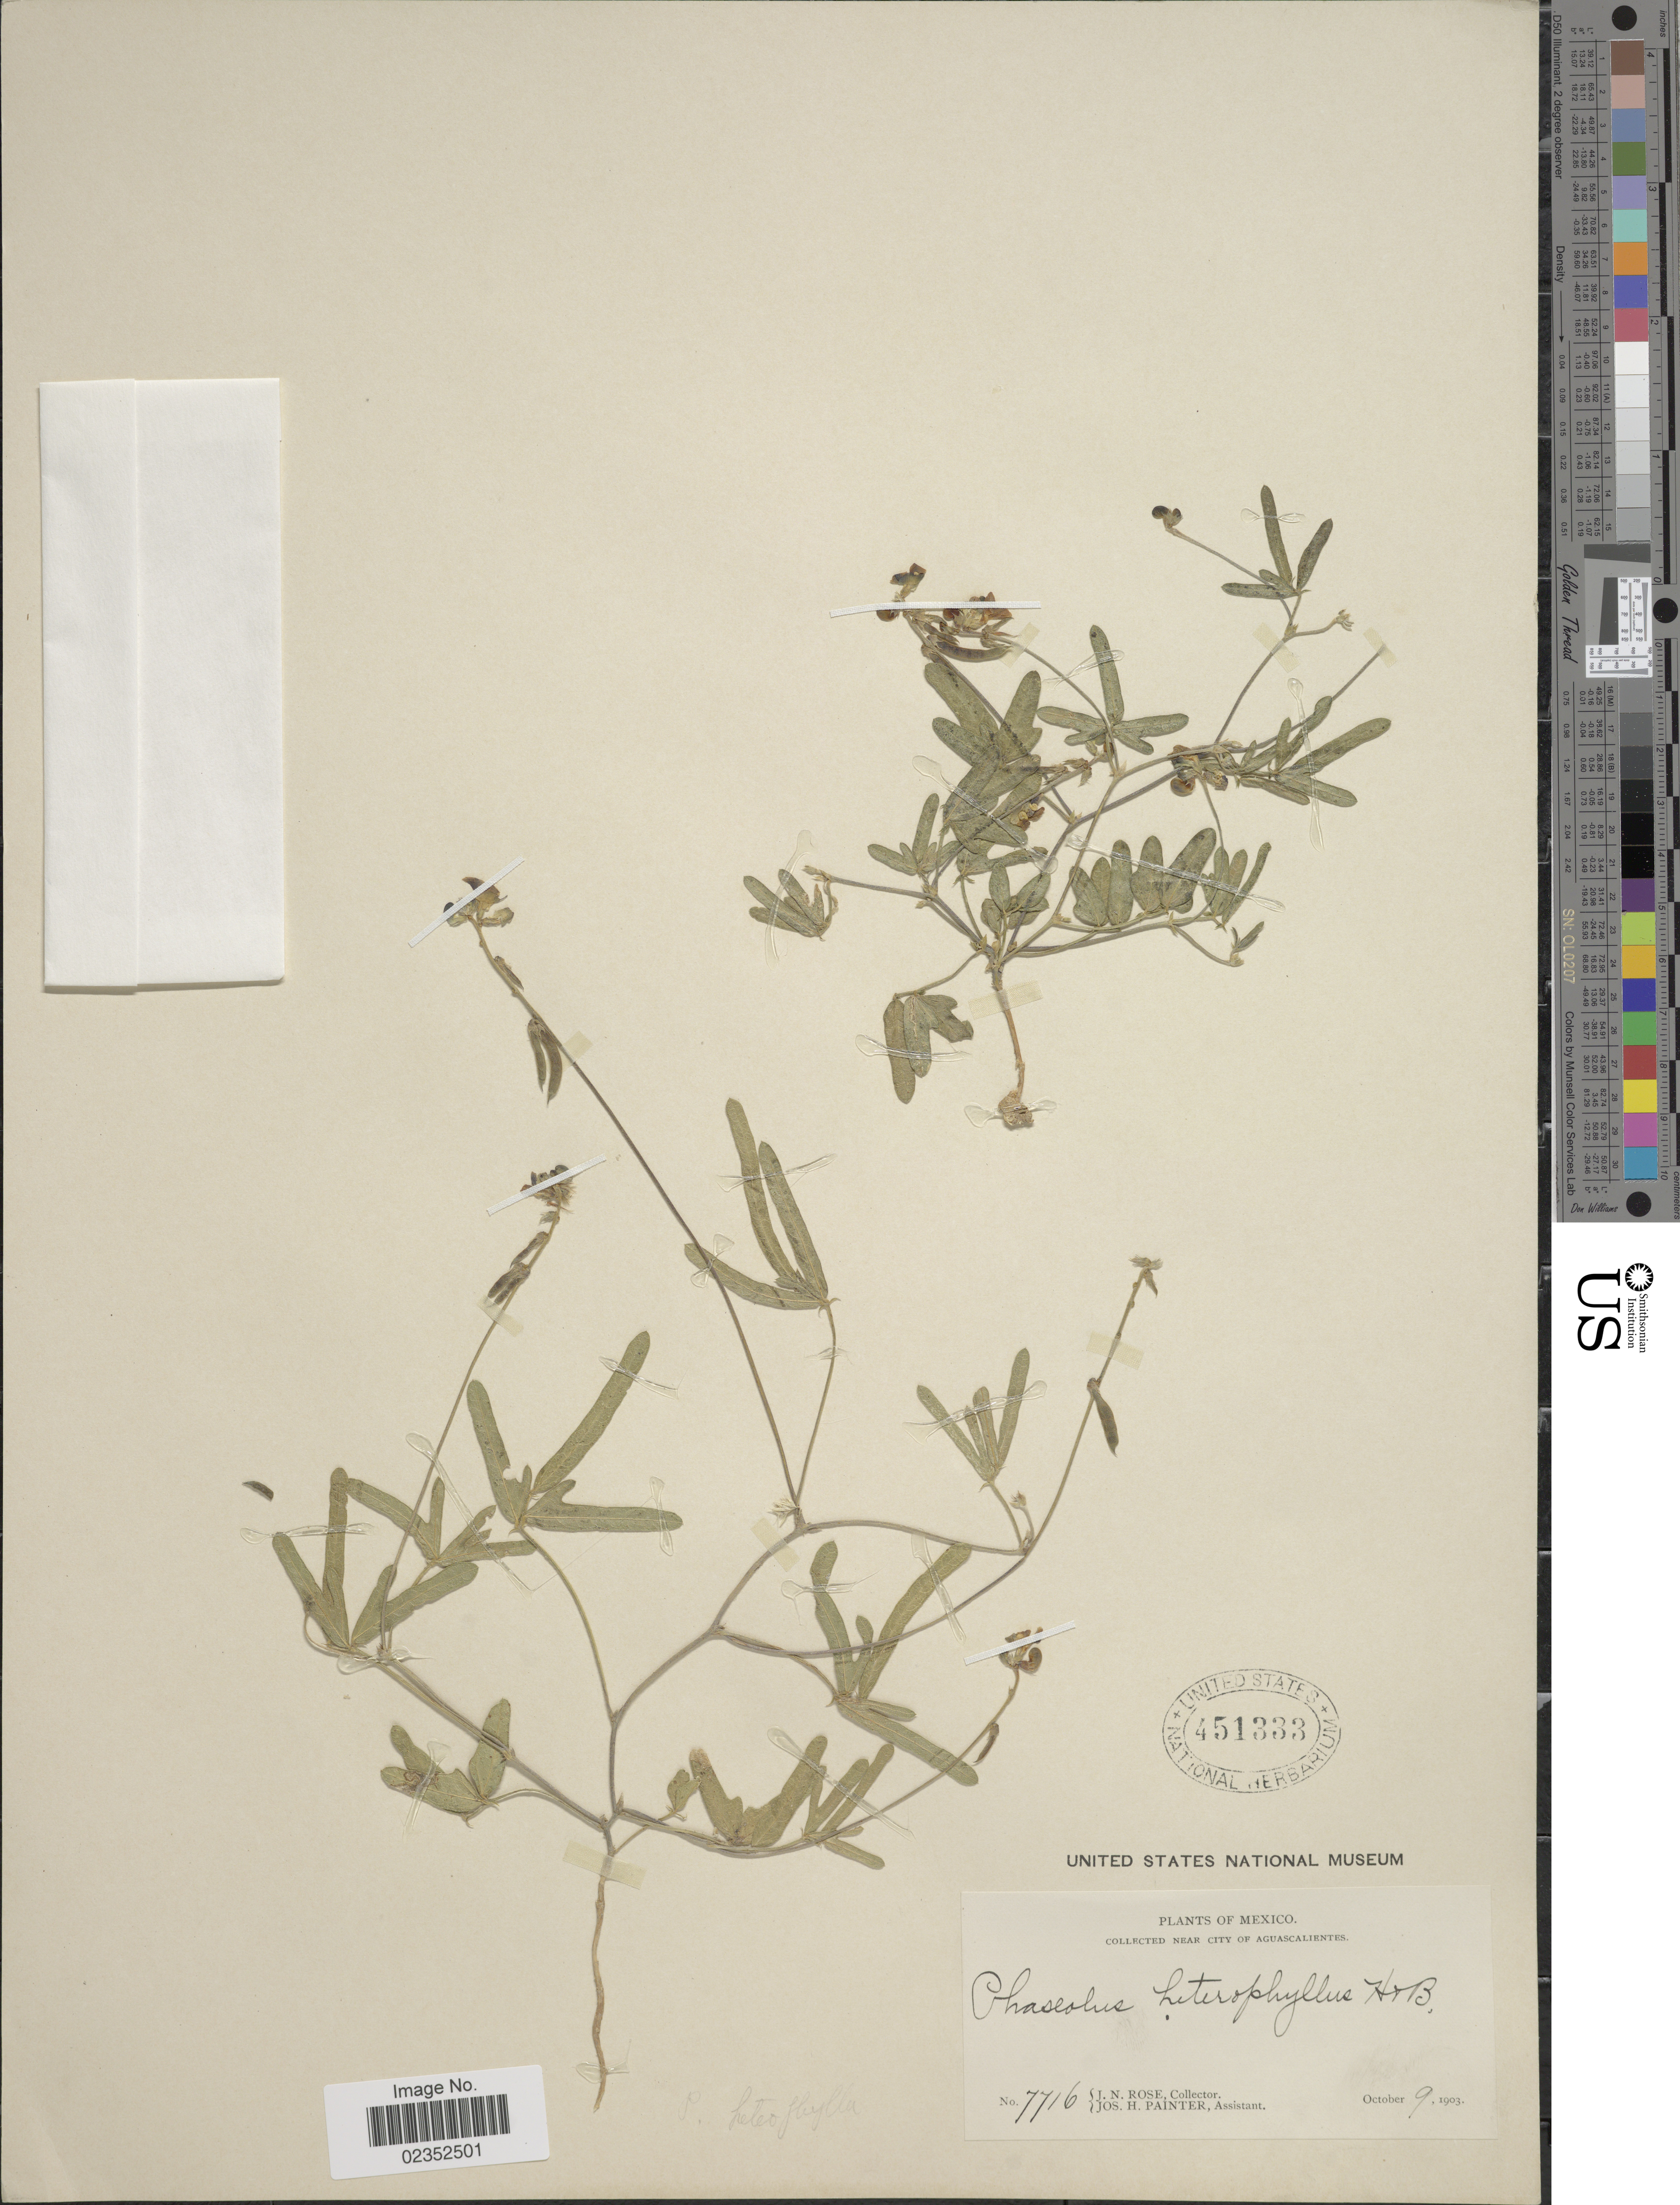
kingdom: Plantae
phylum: Tracheophyta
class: Magnoliopsida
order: Fabales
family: Fabaceae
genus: Macroptilium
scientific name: Macroptilium gibbosifolium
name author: (Ortega) A. Delgado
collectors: J. N. Rose & J. H. Painter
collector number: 7716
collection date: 1903-10-09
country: Mexico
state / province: Aguascalientes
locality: Near City of Aguascalientes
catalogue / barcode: US 451333